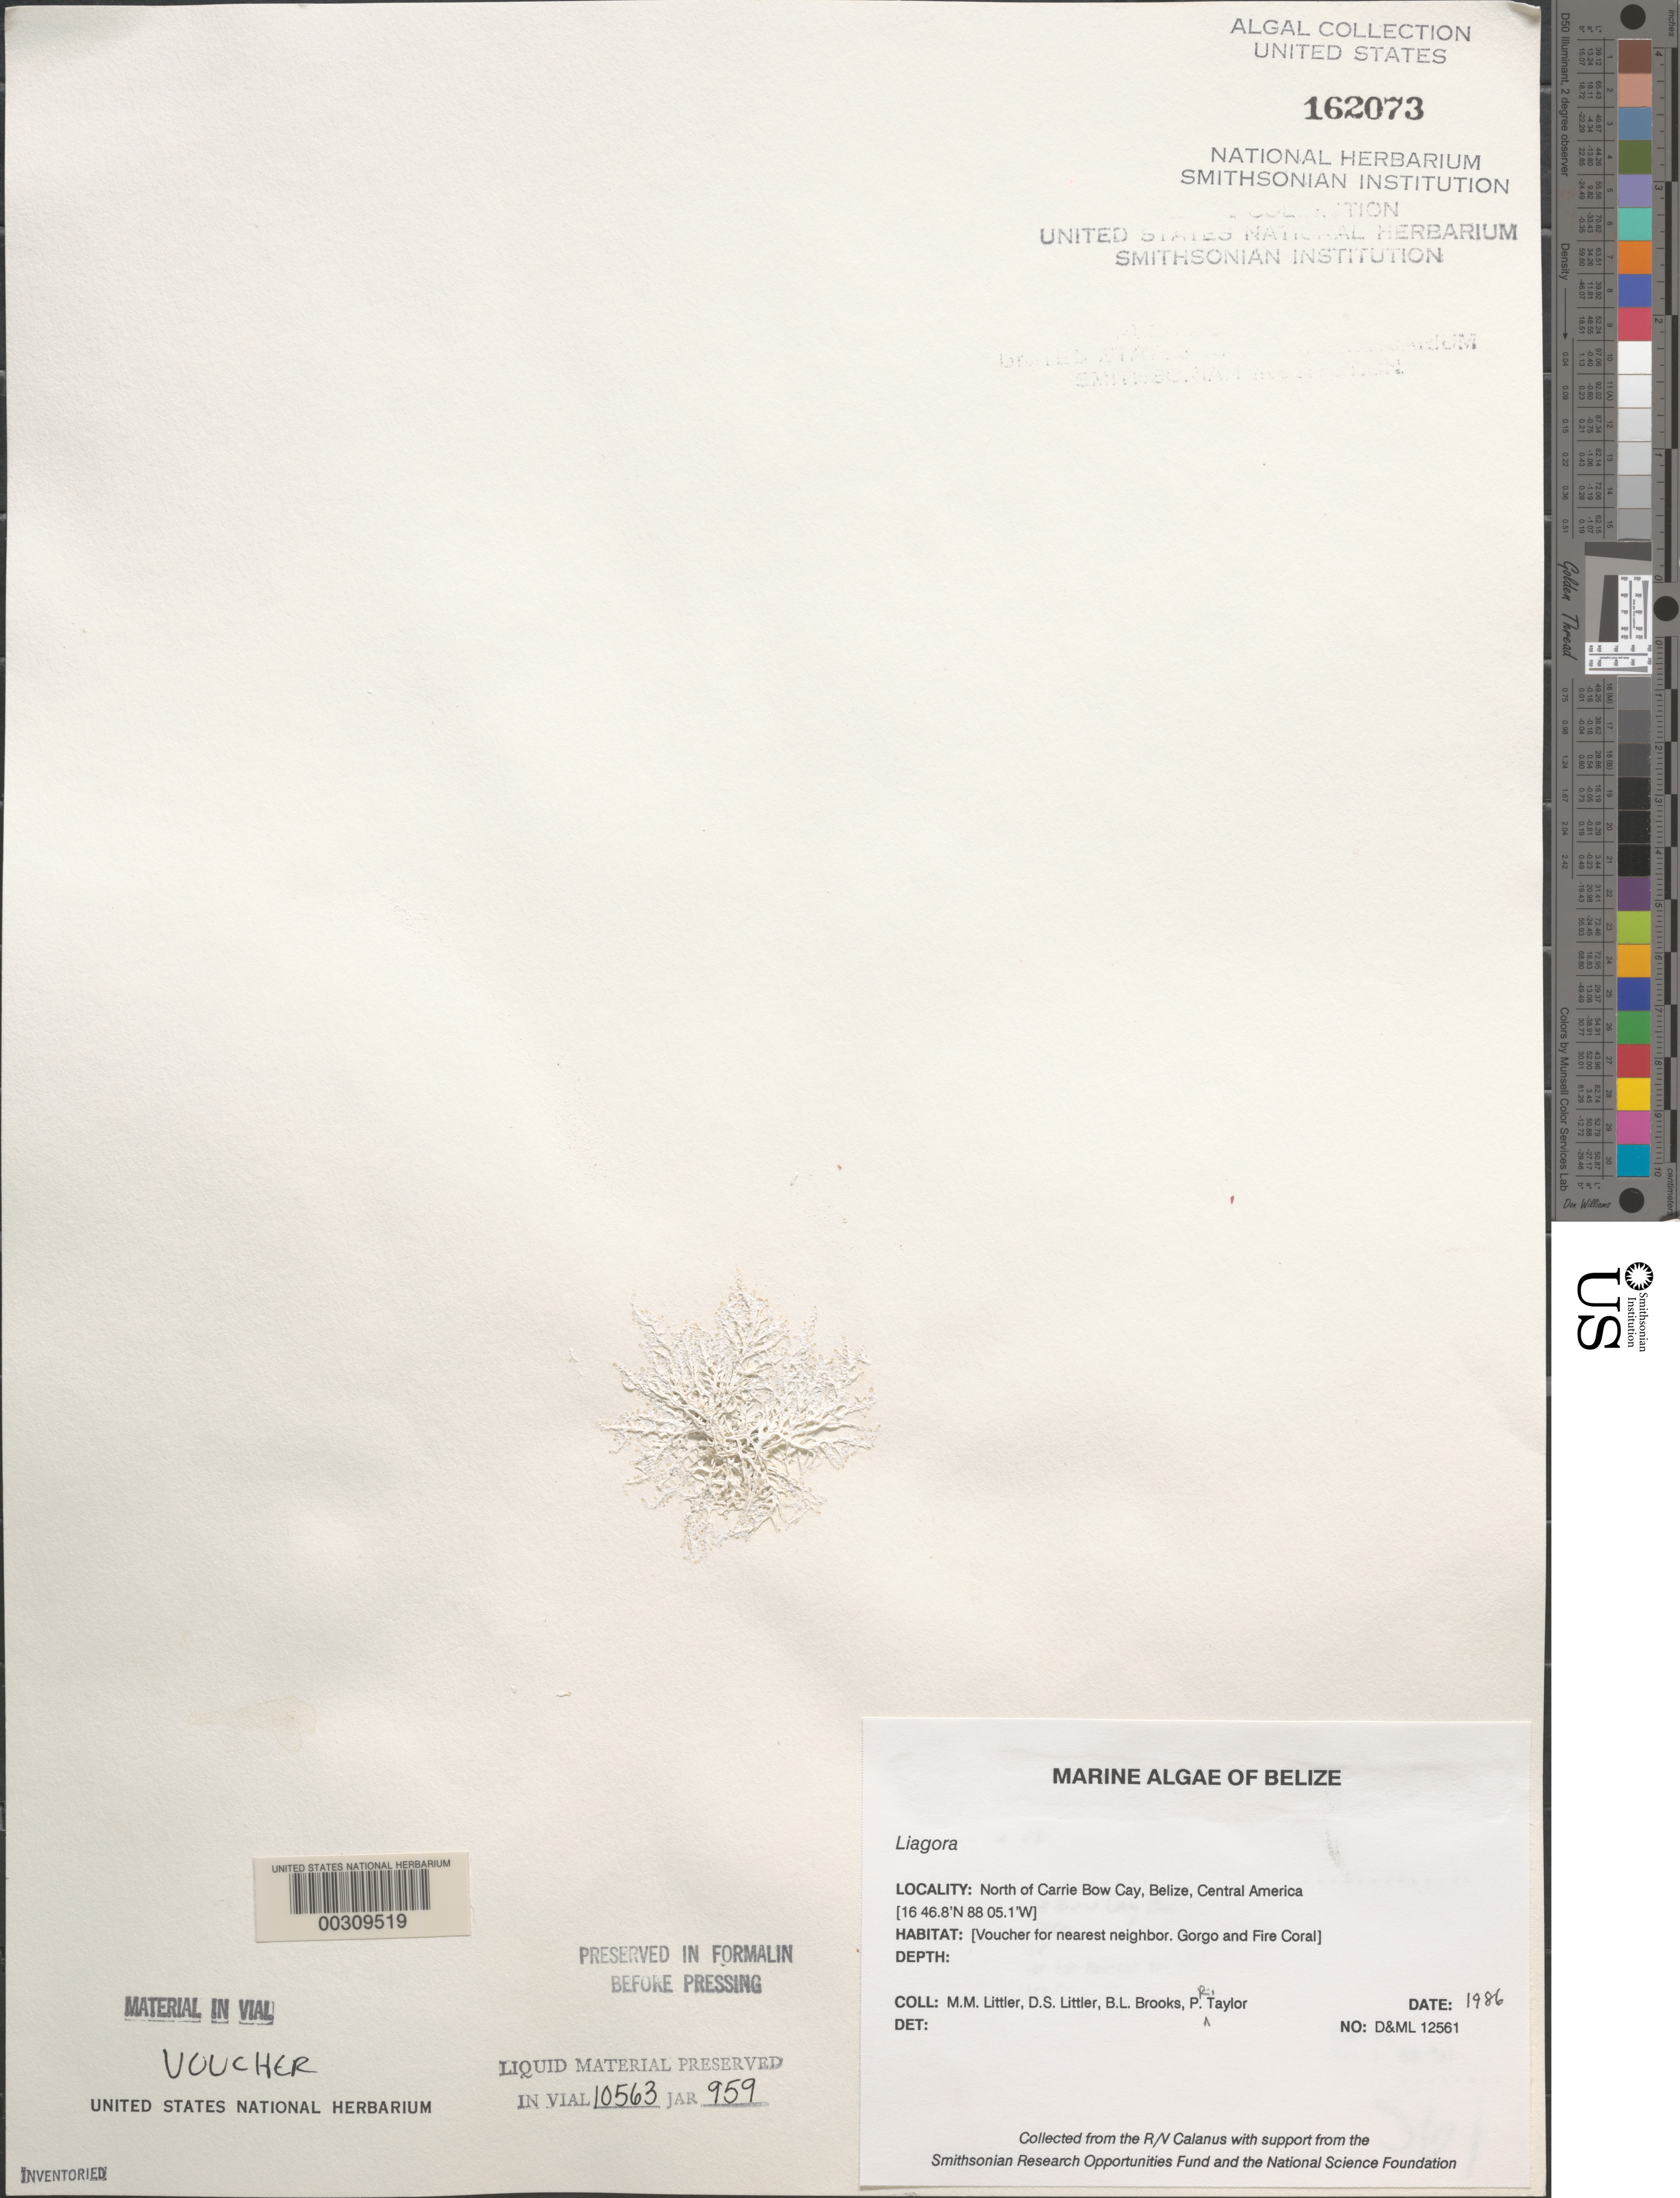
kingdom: Plantae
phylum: Rhodophyta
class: Florideophyceae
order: Nemaliales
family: Liagoraceae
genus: Liagora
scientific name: Liagora sp.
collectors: M. M. Littler, D. S. Littler, B. Brooks & P. R. Taylor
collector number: D&ML 12561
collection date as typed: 1986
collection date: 1986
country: Belize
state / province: Stann Creek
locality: North of Carrie Bow Cay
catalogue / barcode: US 162073